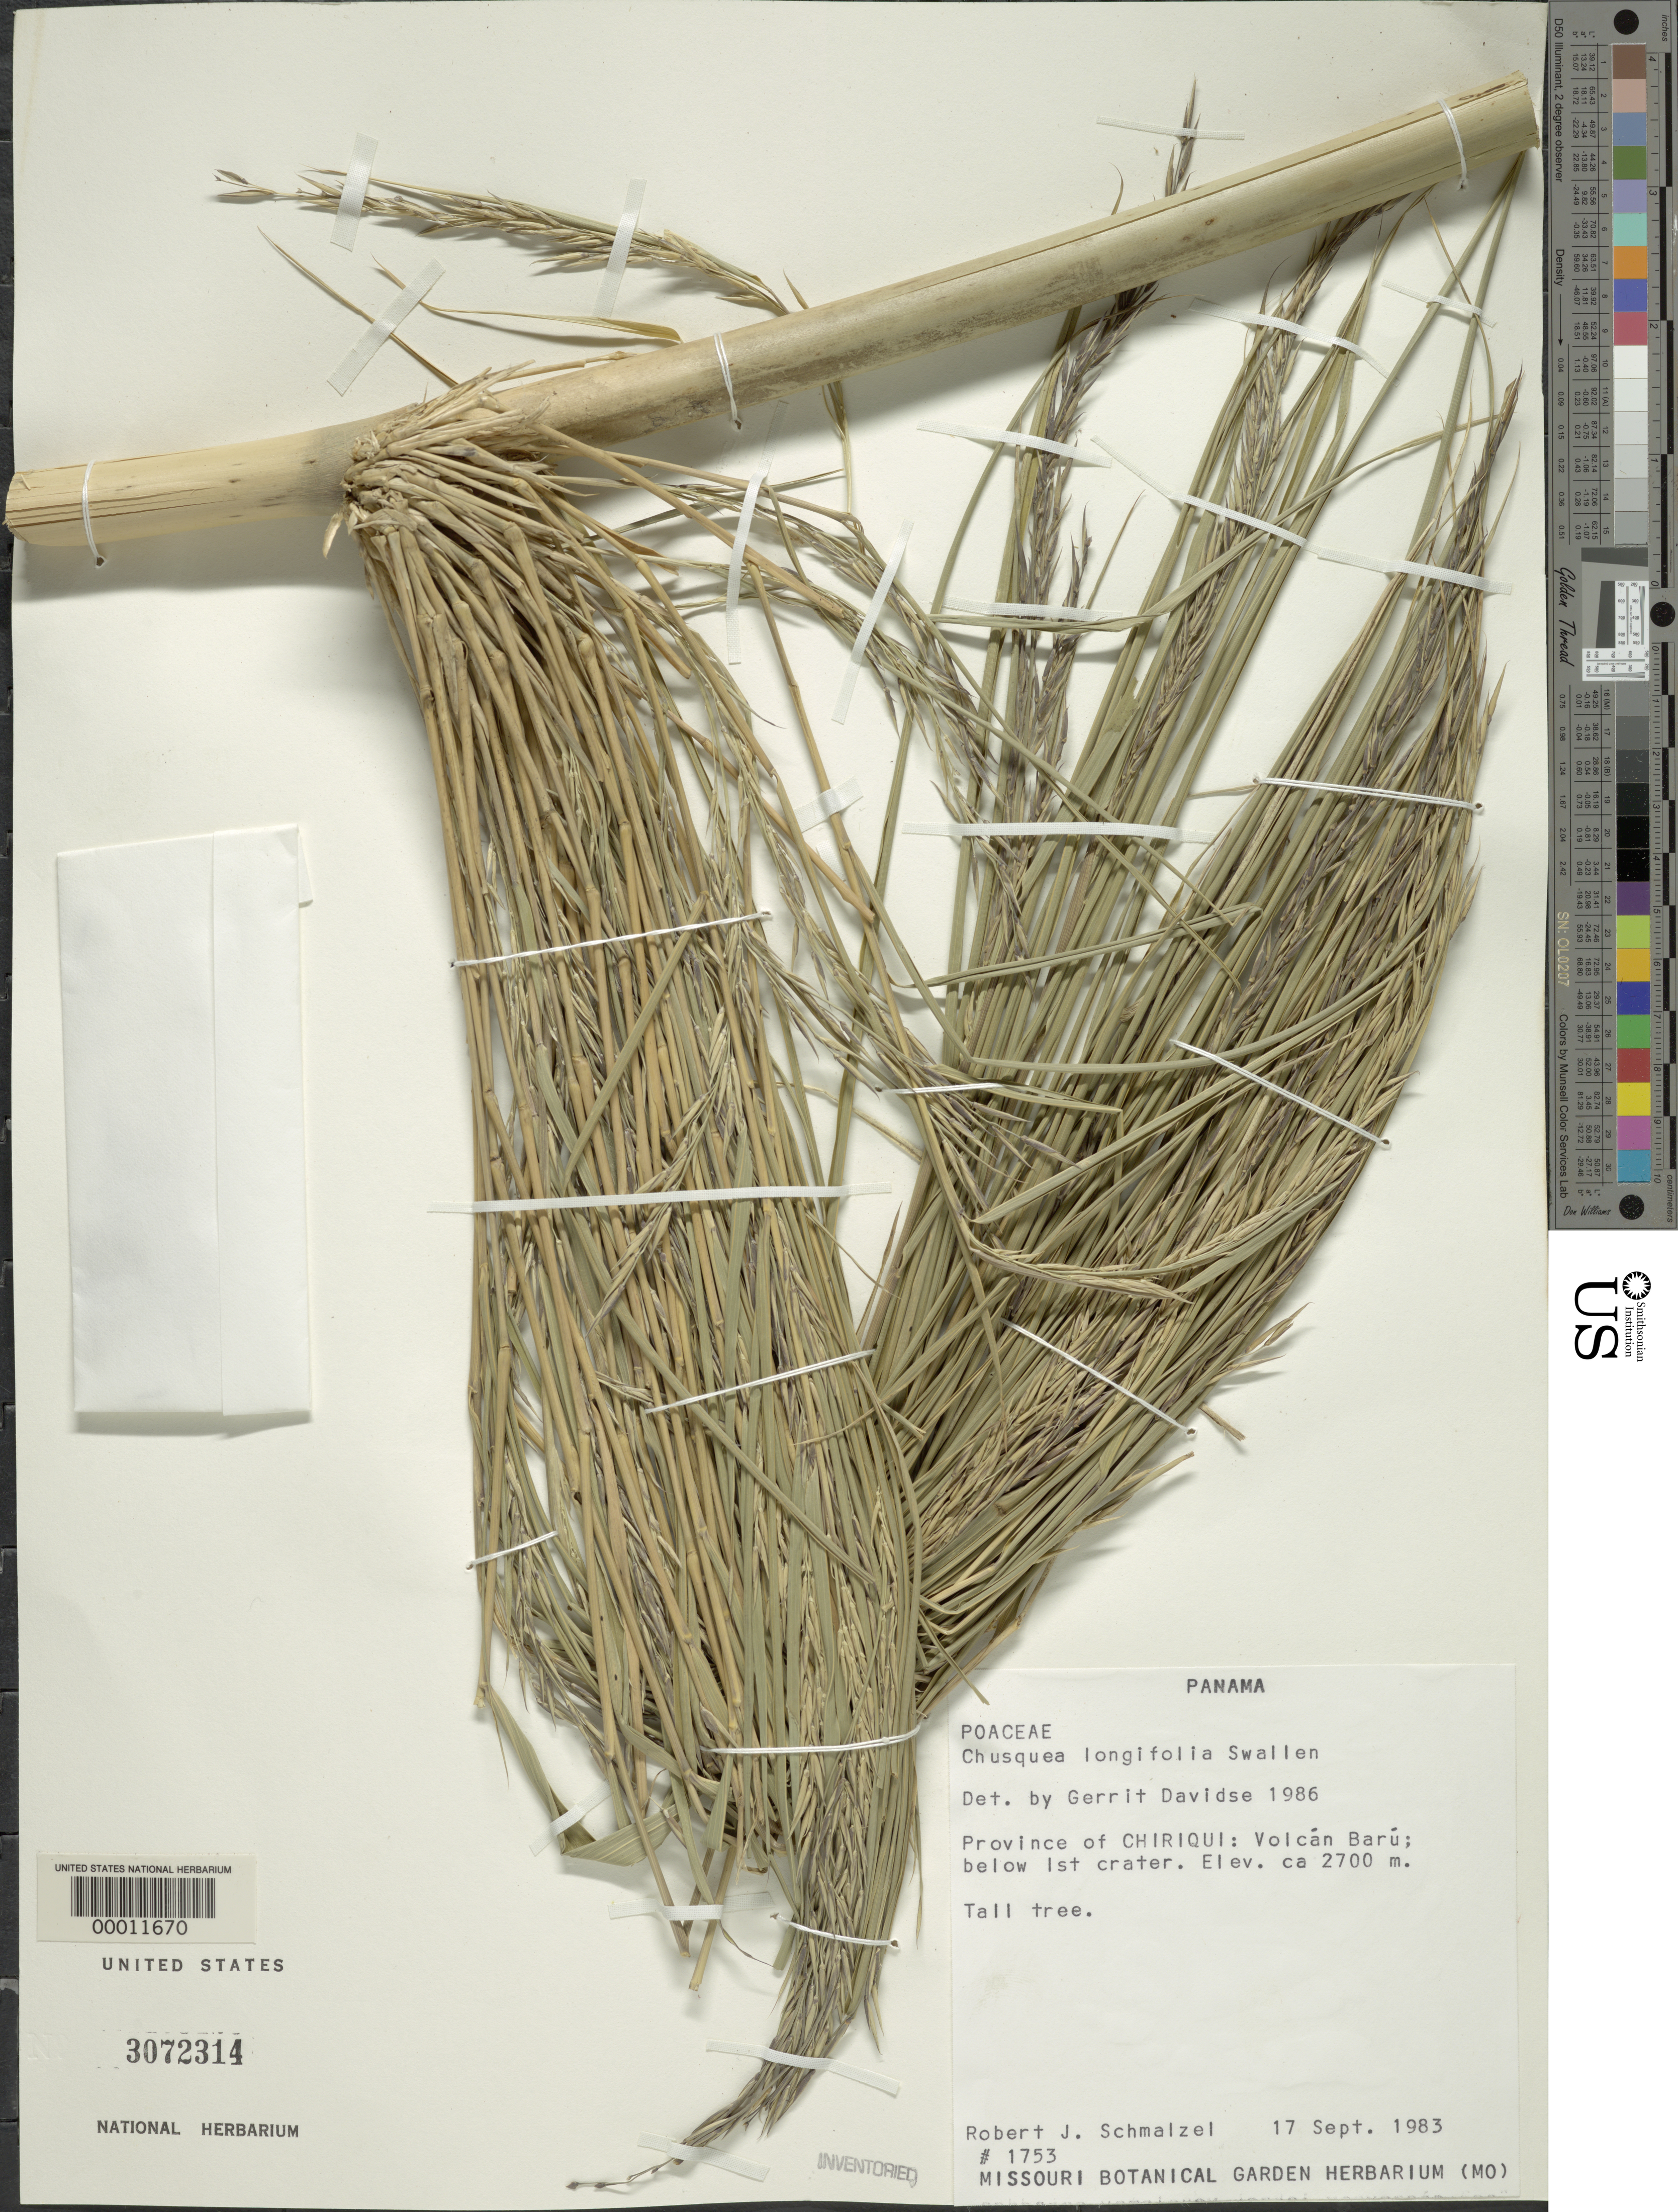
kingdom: Plantae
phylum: Tracheophyta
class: Liliopsida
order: Poales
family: Poaceae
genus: Chusquea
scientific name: Chusquea longifolia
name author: Swallen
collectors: R. Schmalzel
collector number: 1753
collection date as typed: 17 Sep 1983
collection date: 1983-09-17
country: Panama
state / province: Chiriquí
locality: Volcan Baru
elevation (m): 2700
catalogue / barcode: US 3072314